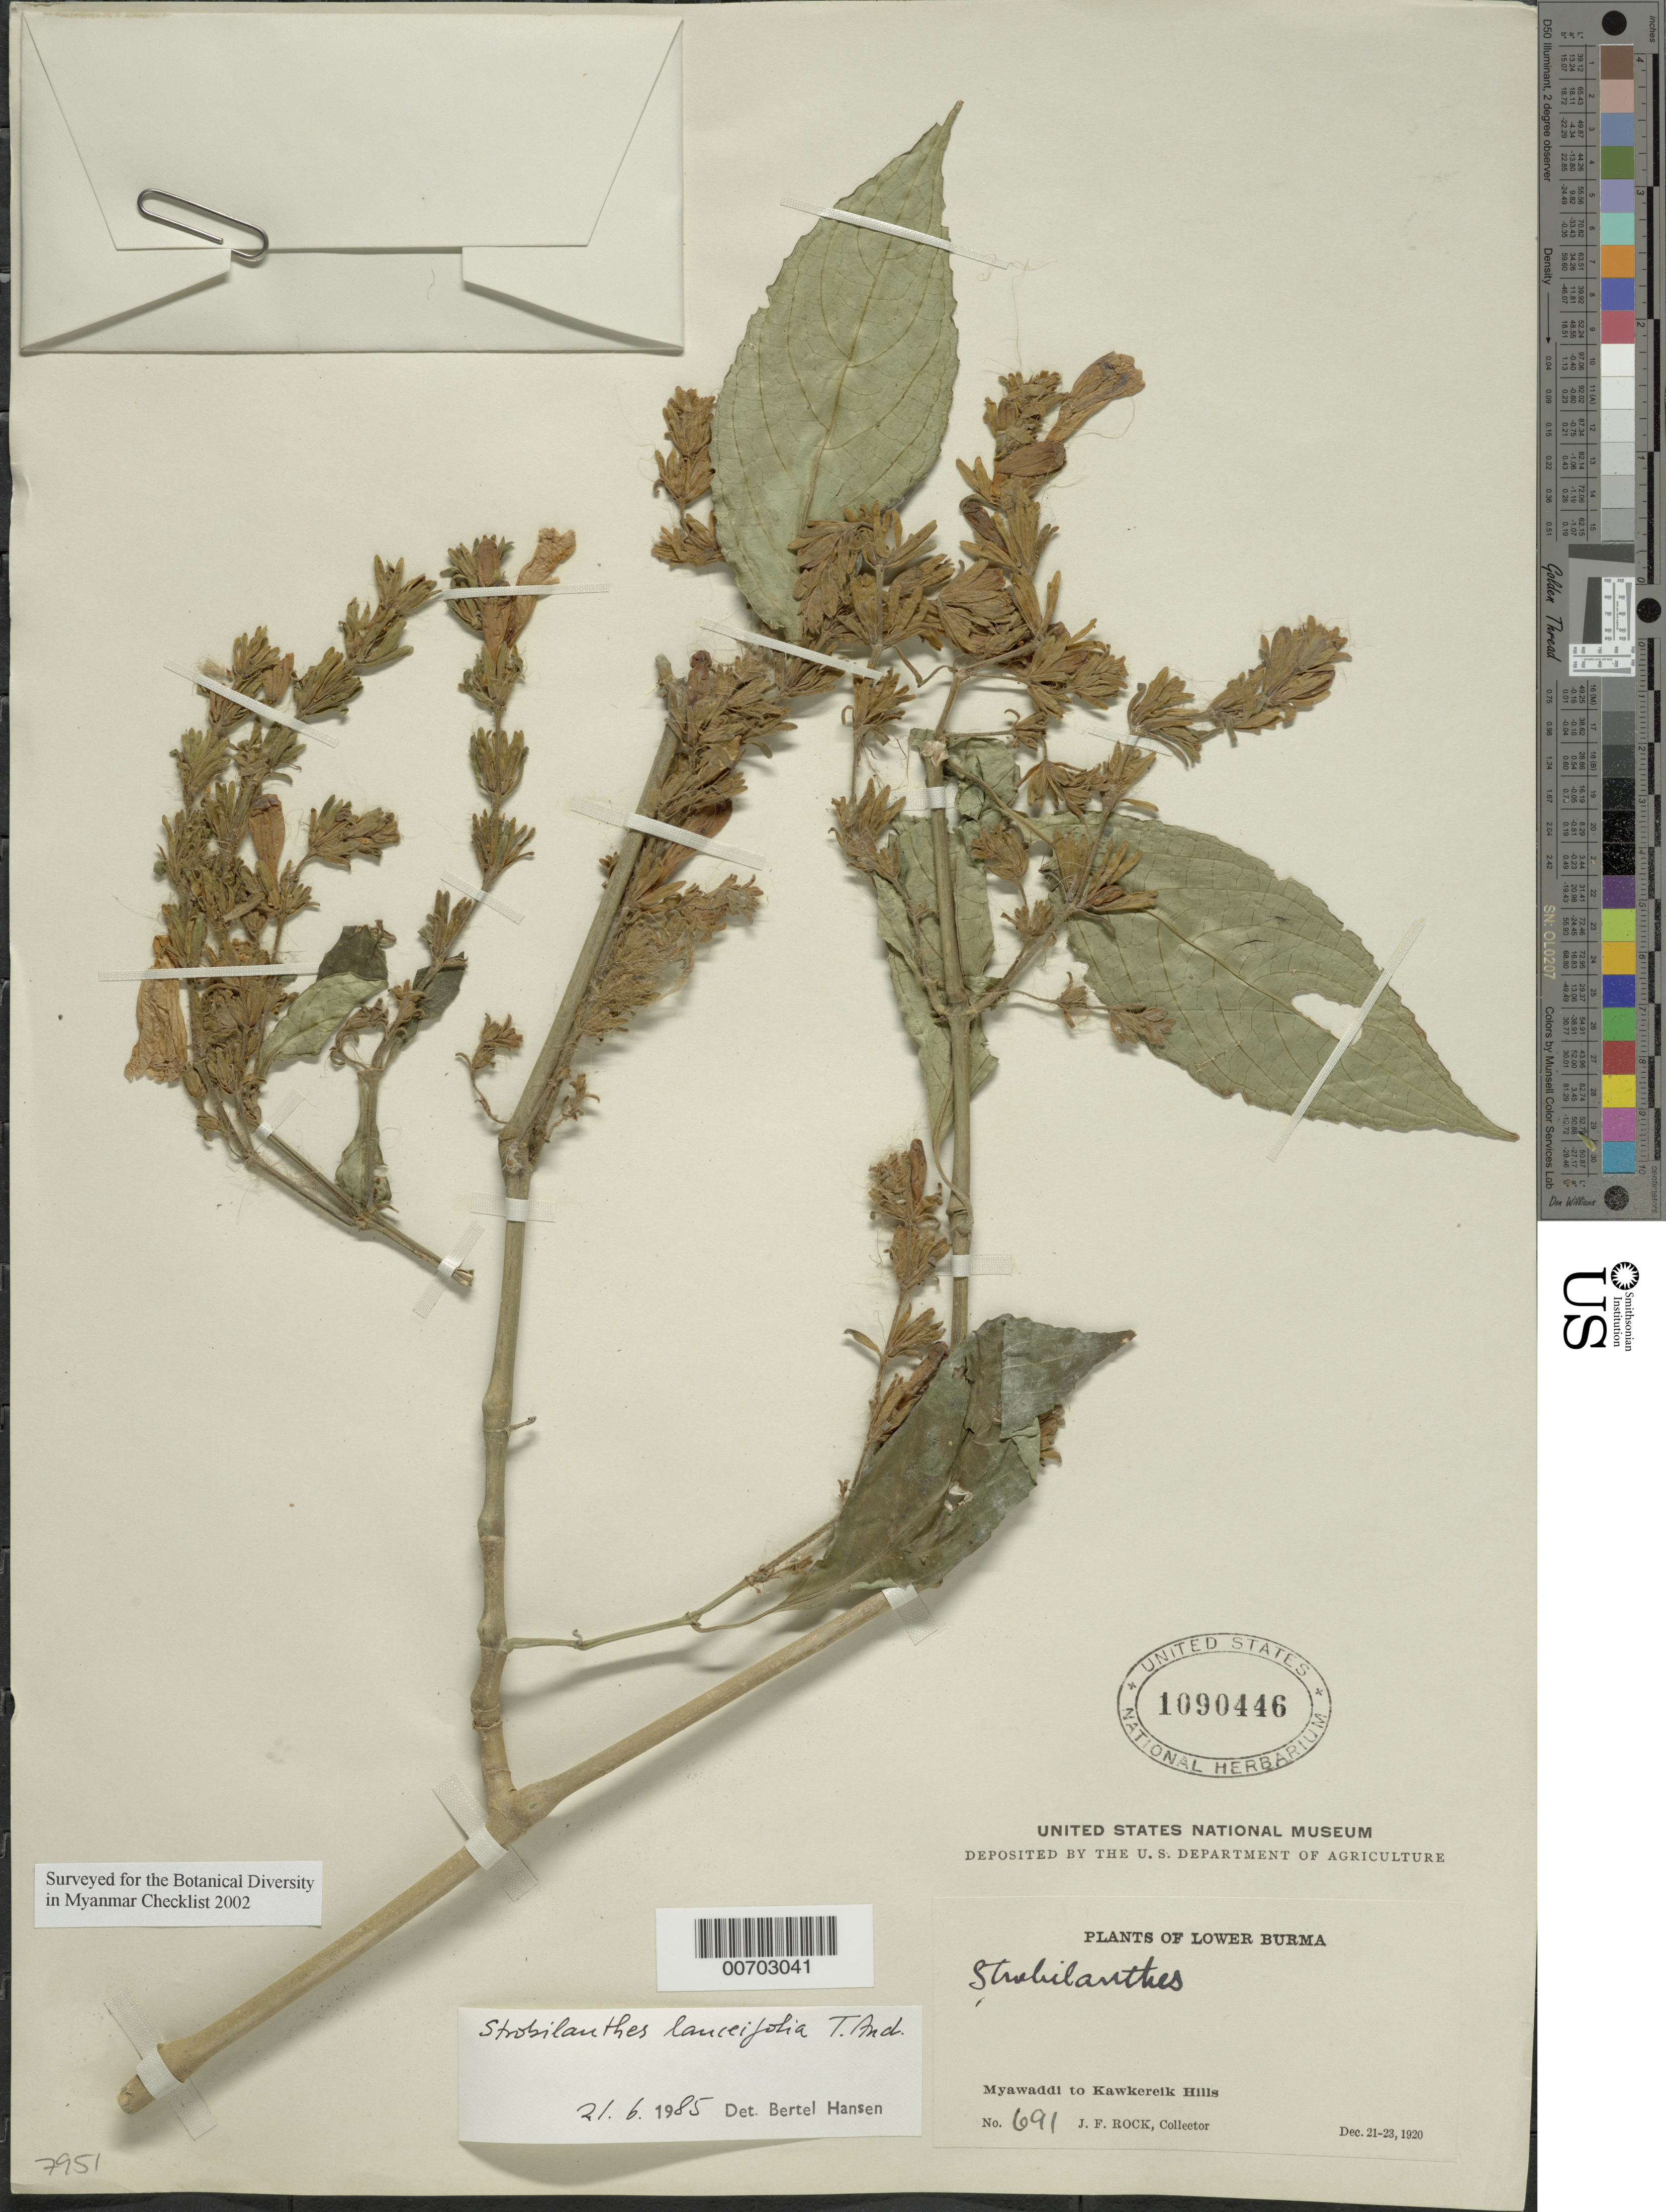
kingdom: Plantae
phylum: Tracheophyta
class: Magnoliopsida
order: Lamiales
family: Acanthaceae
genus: Strobilanthes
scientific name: Strobilanthes lanceifolia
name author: T. Anderson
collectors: J. F. Rock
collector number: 691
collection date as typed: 21 Dec 1920 to 23 Dec 1920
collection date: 1920-12-21/1920-12-23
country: Myanmar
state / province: Kawthule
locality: Myawaddi to Kawkereik Hills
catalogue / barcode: US 1090446